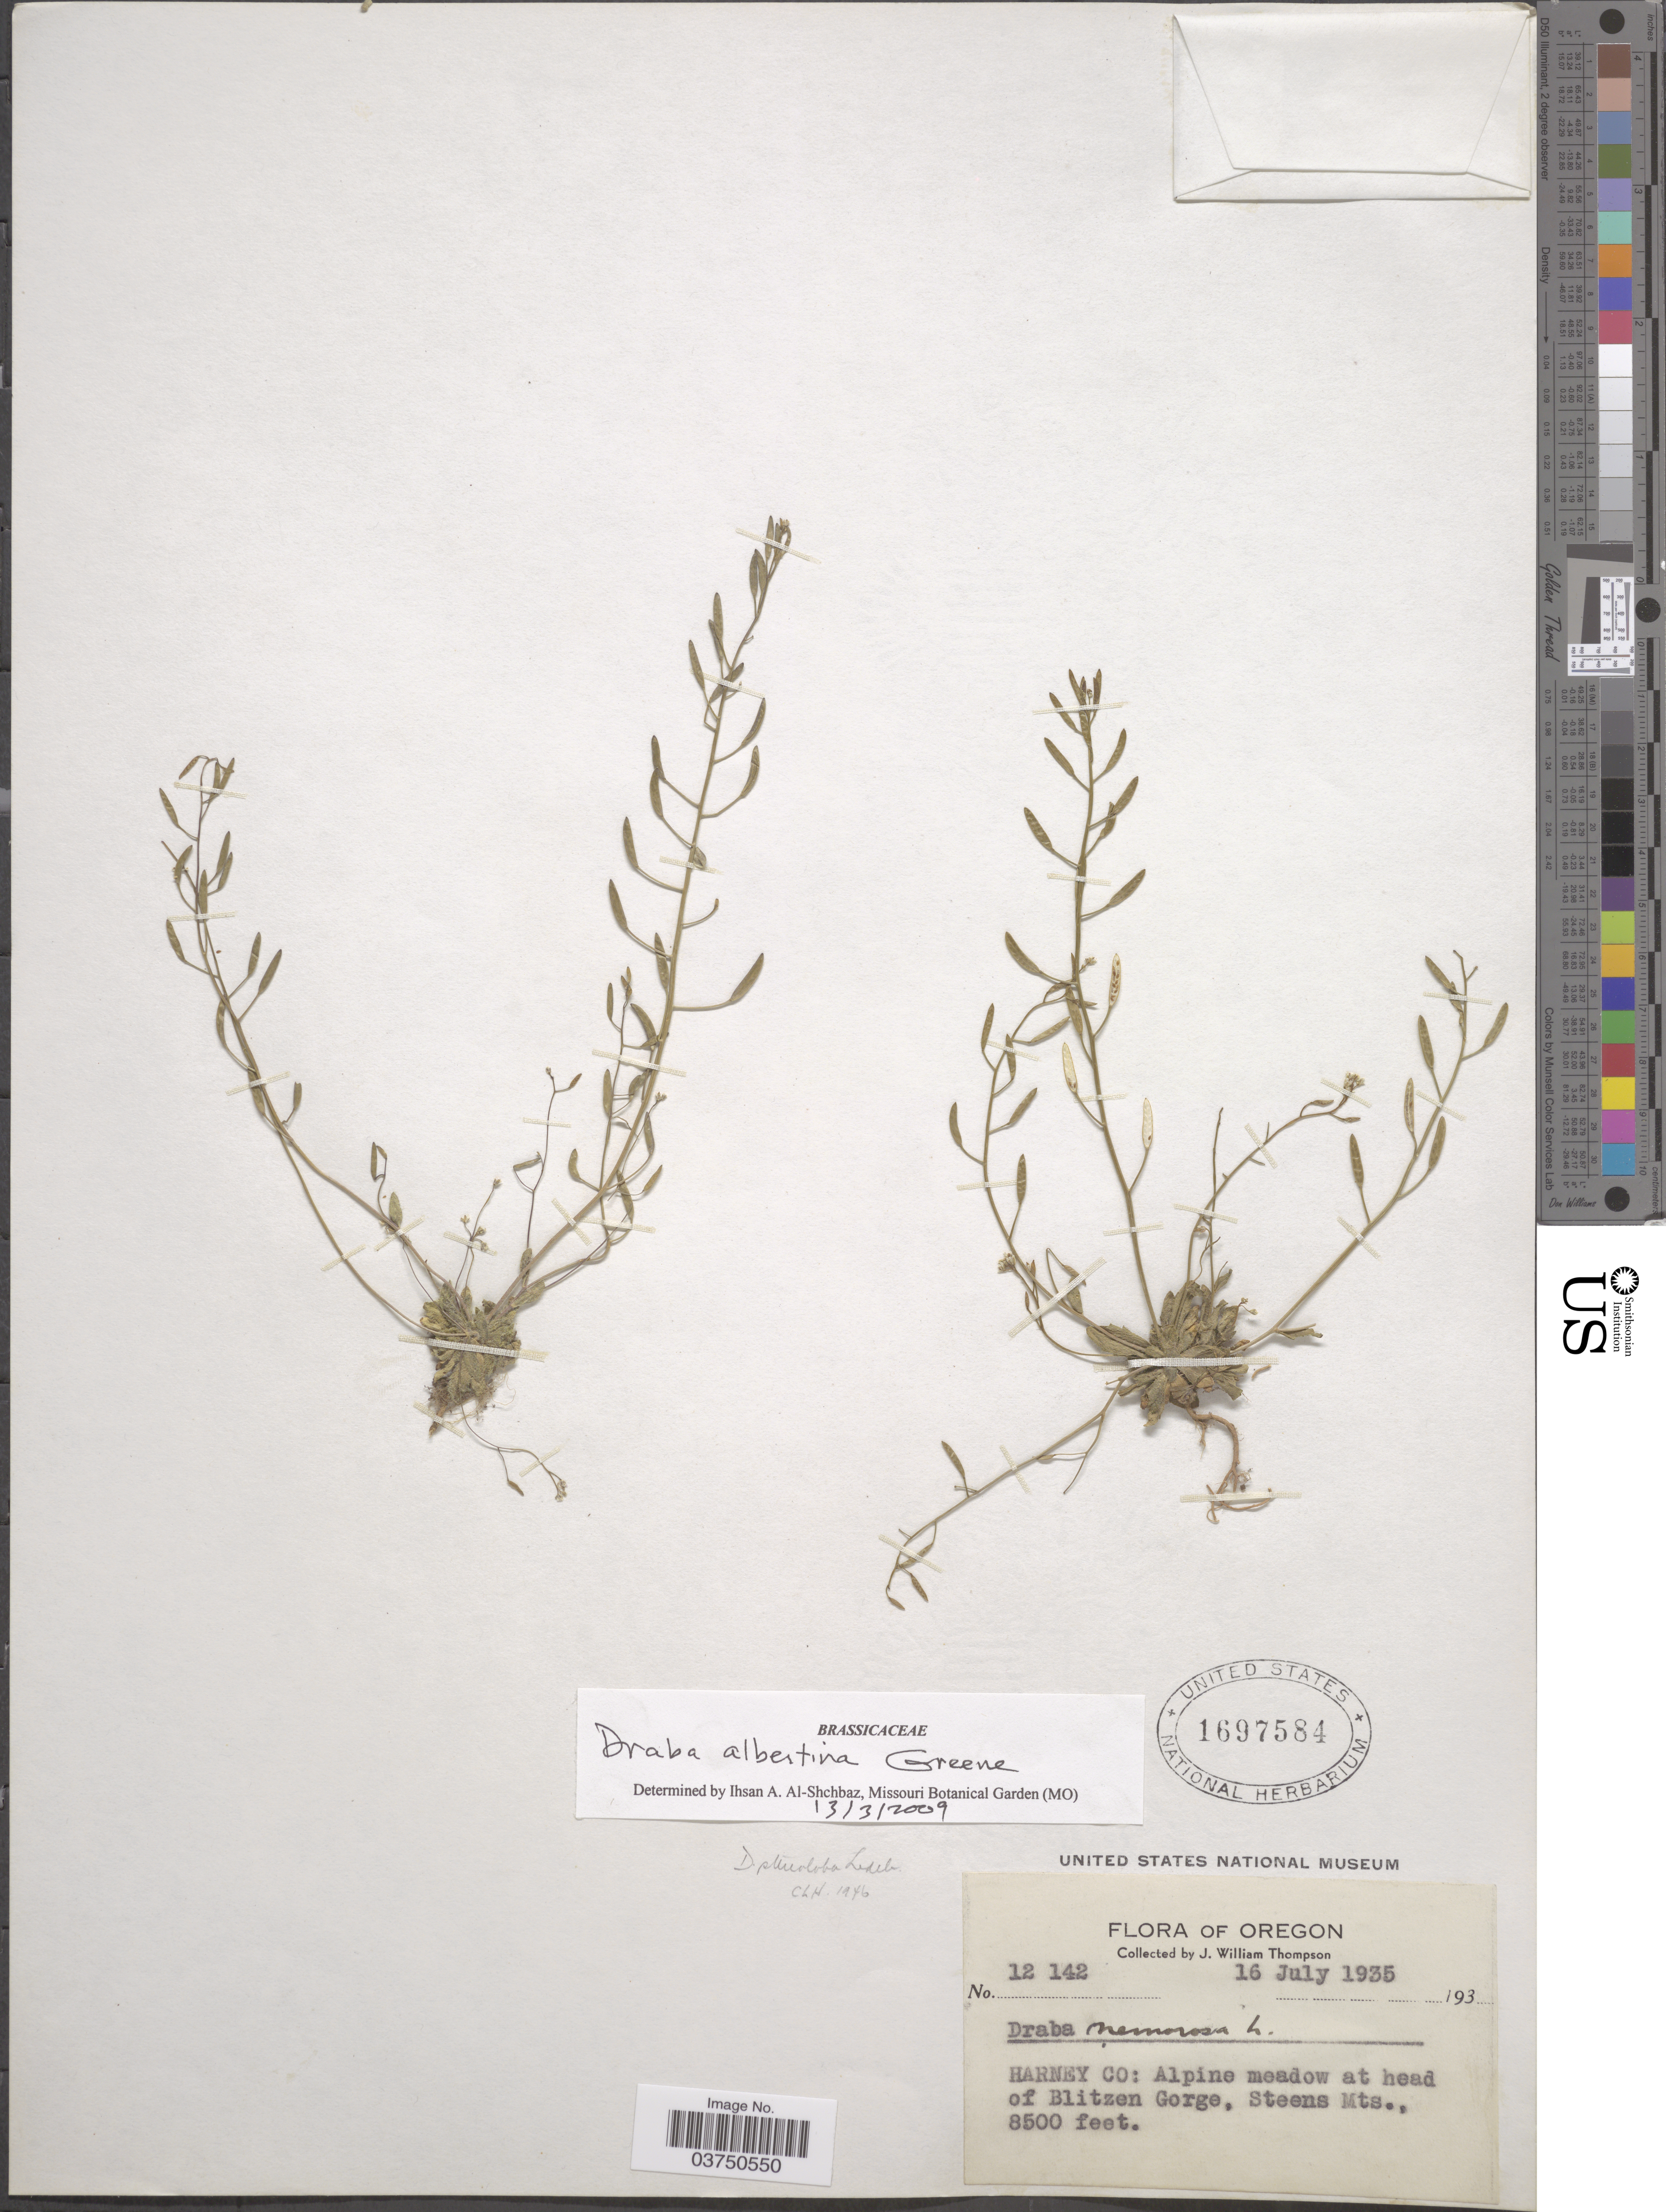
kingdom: Plantae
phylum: Tracheophyta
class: Magnoliopsida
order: Brassicales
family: Brassicaceae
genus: Draba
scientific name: Draba albertina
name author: Greene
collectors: J. W. Thompson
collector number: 12142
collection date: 1935-07-16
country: United States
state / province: Oregon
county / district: Harney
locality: Harney Co: Alpine meadow at head of Blitzen Gorge, Steens Mts.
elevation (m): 2591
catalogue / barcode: US 1697584